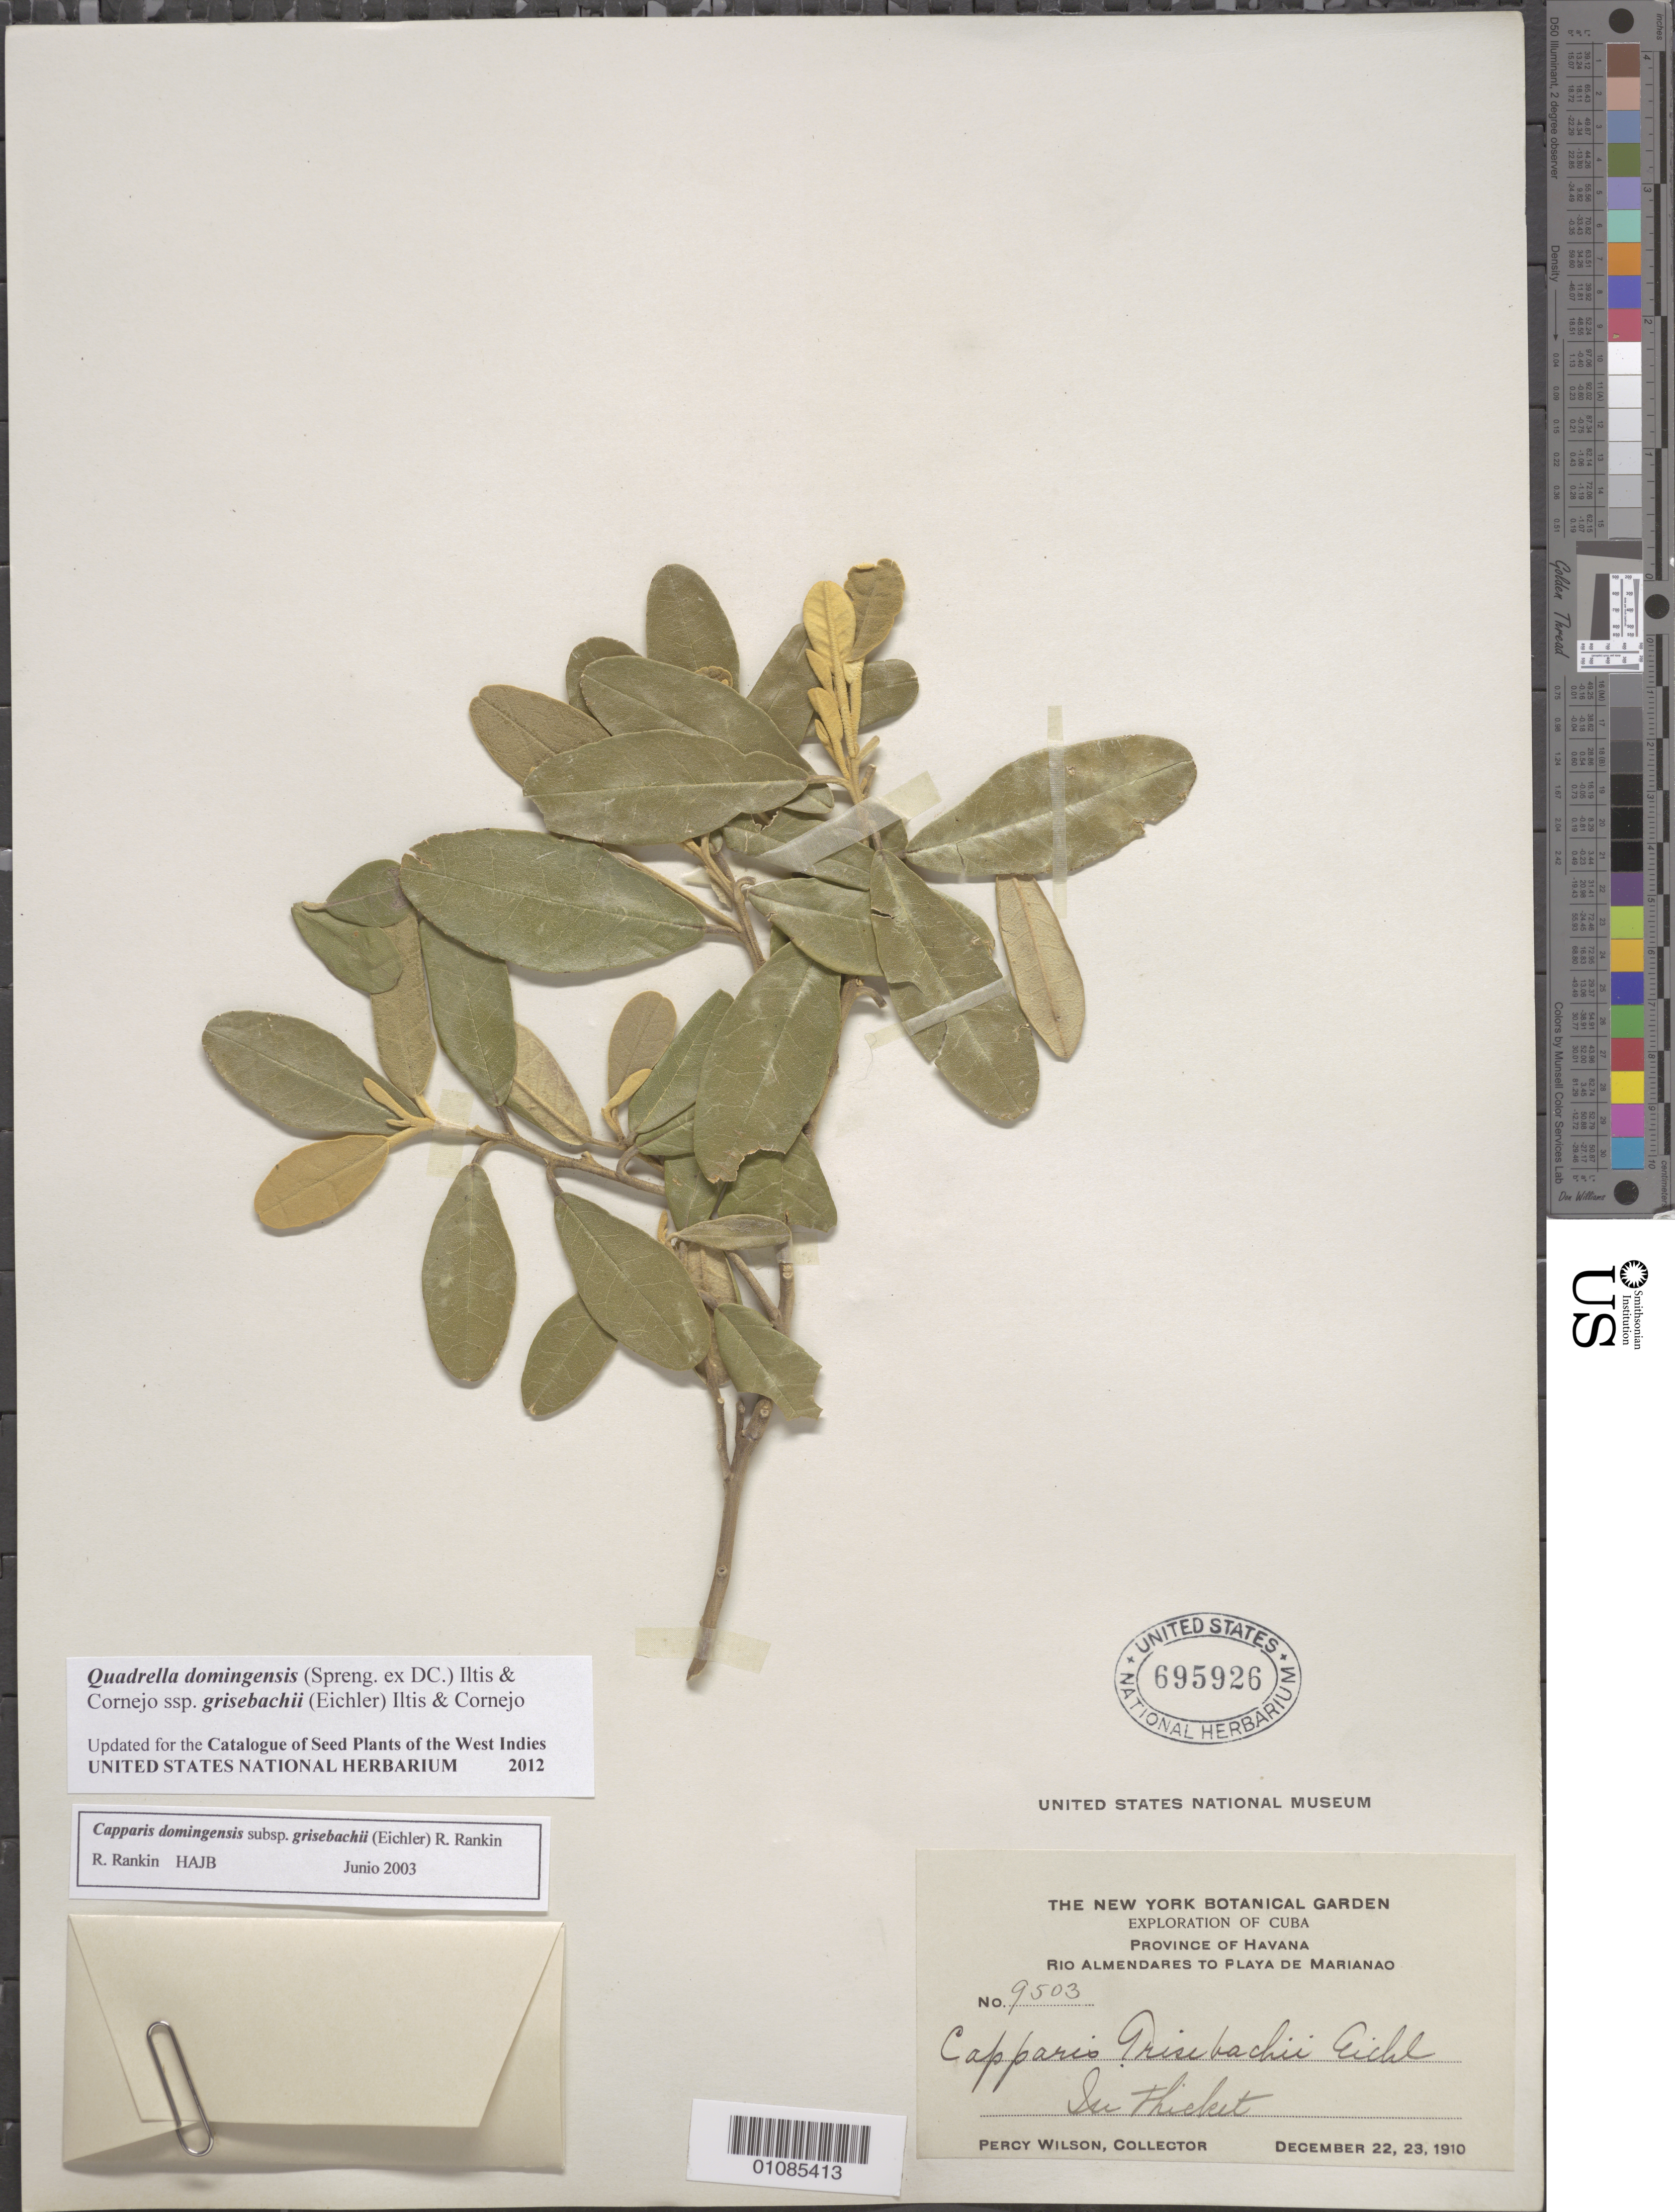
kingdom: Plantae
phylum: Tracheophyta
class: Magnoliopsida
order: Brassicales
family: Capparaceae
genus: Quadrella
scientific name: Quadrella domingensis subsp. grisebachii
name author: (Eichler) Cornejo & Iltis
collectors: P. Wilson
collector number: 9503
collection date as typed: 22 Dec 1910 to 23 Dec 1910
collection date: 1910-12-22/1910-12-23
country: Cuba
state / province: La Habana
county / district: Mun. Playa or Plaza de la Revolución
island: Cuba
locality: Rio Almendares to Playa de Marianao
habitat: In thicket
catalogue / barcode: US 695926